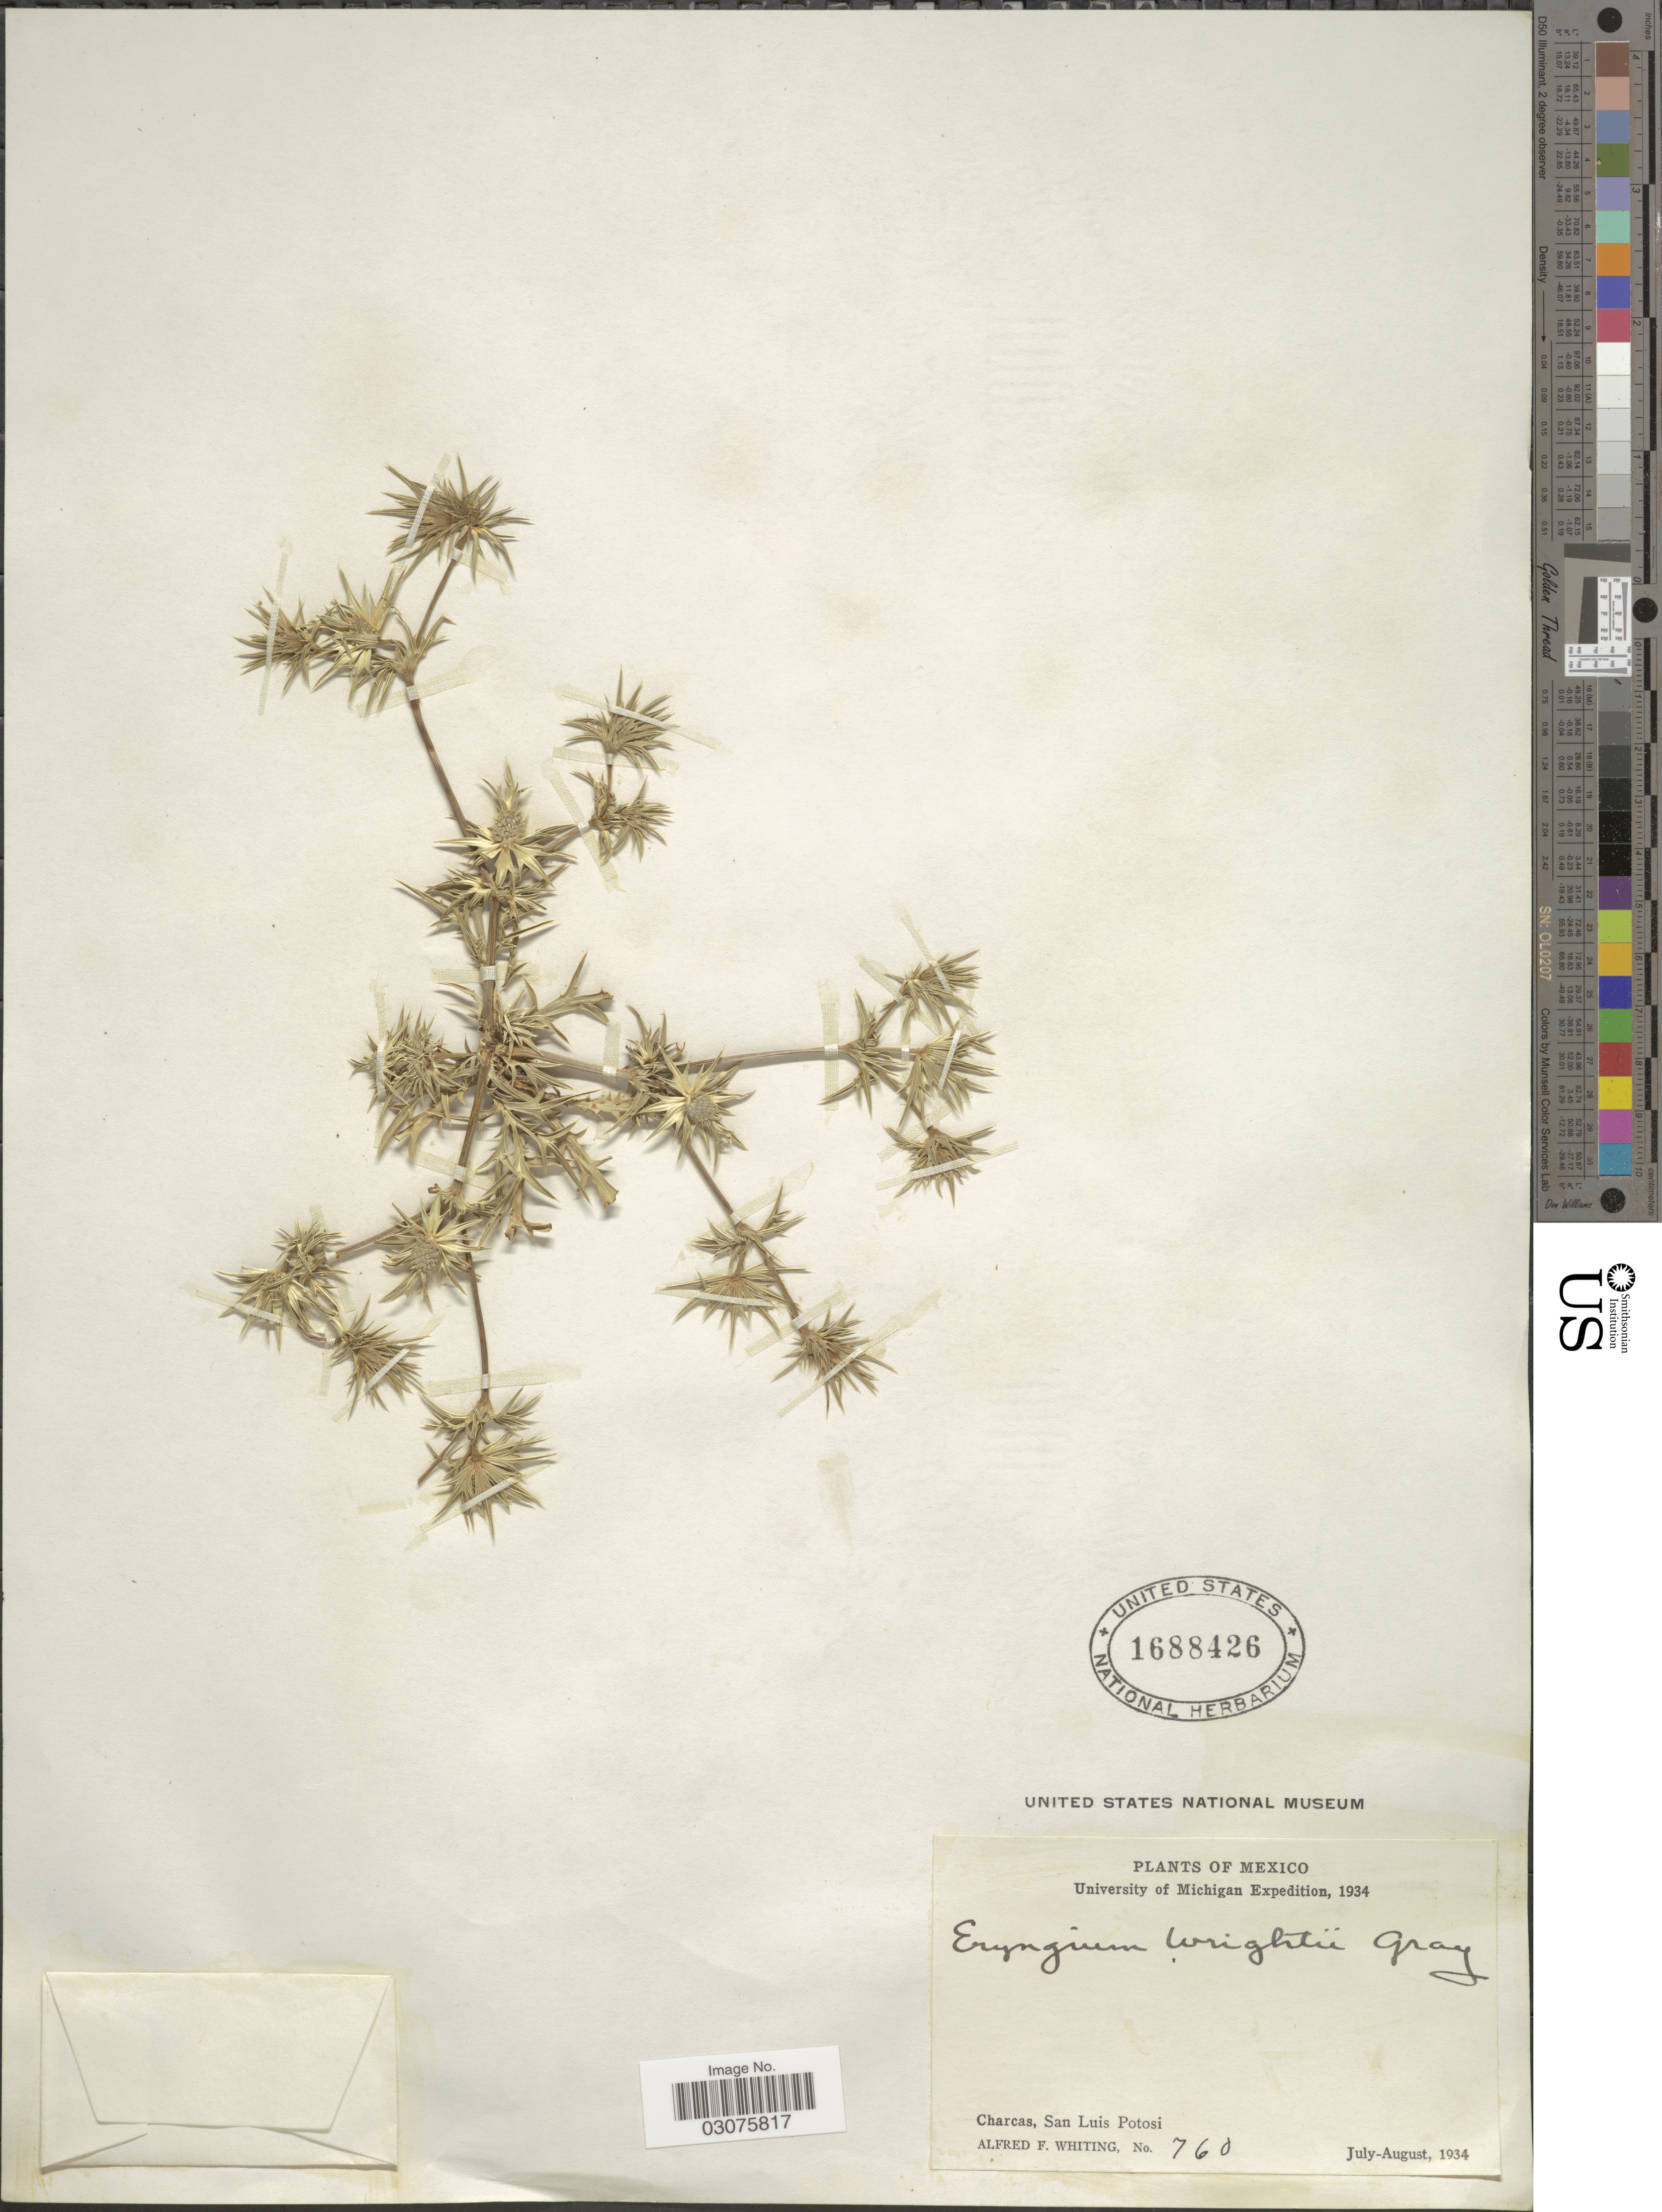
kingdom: Plantae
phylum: Tracheophyta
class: Magnoliopsida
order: Apiales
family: Apiaceae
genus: Eryngium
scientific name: Eryngium heterophyllum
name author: Engelm.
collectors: A. F. Whiting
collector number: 760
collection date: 1934-07/1934-08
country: Mexico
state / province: San Luis Potosí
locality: Charcas.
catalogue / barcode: US 1688426